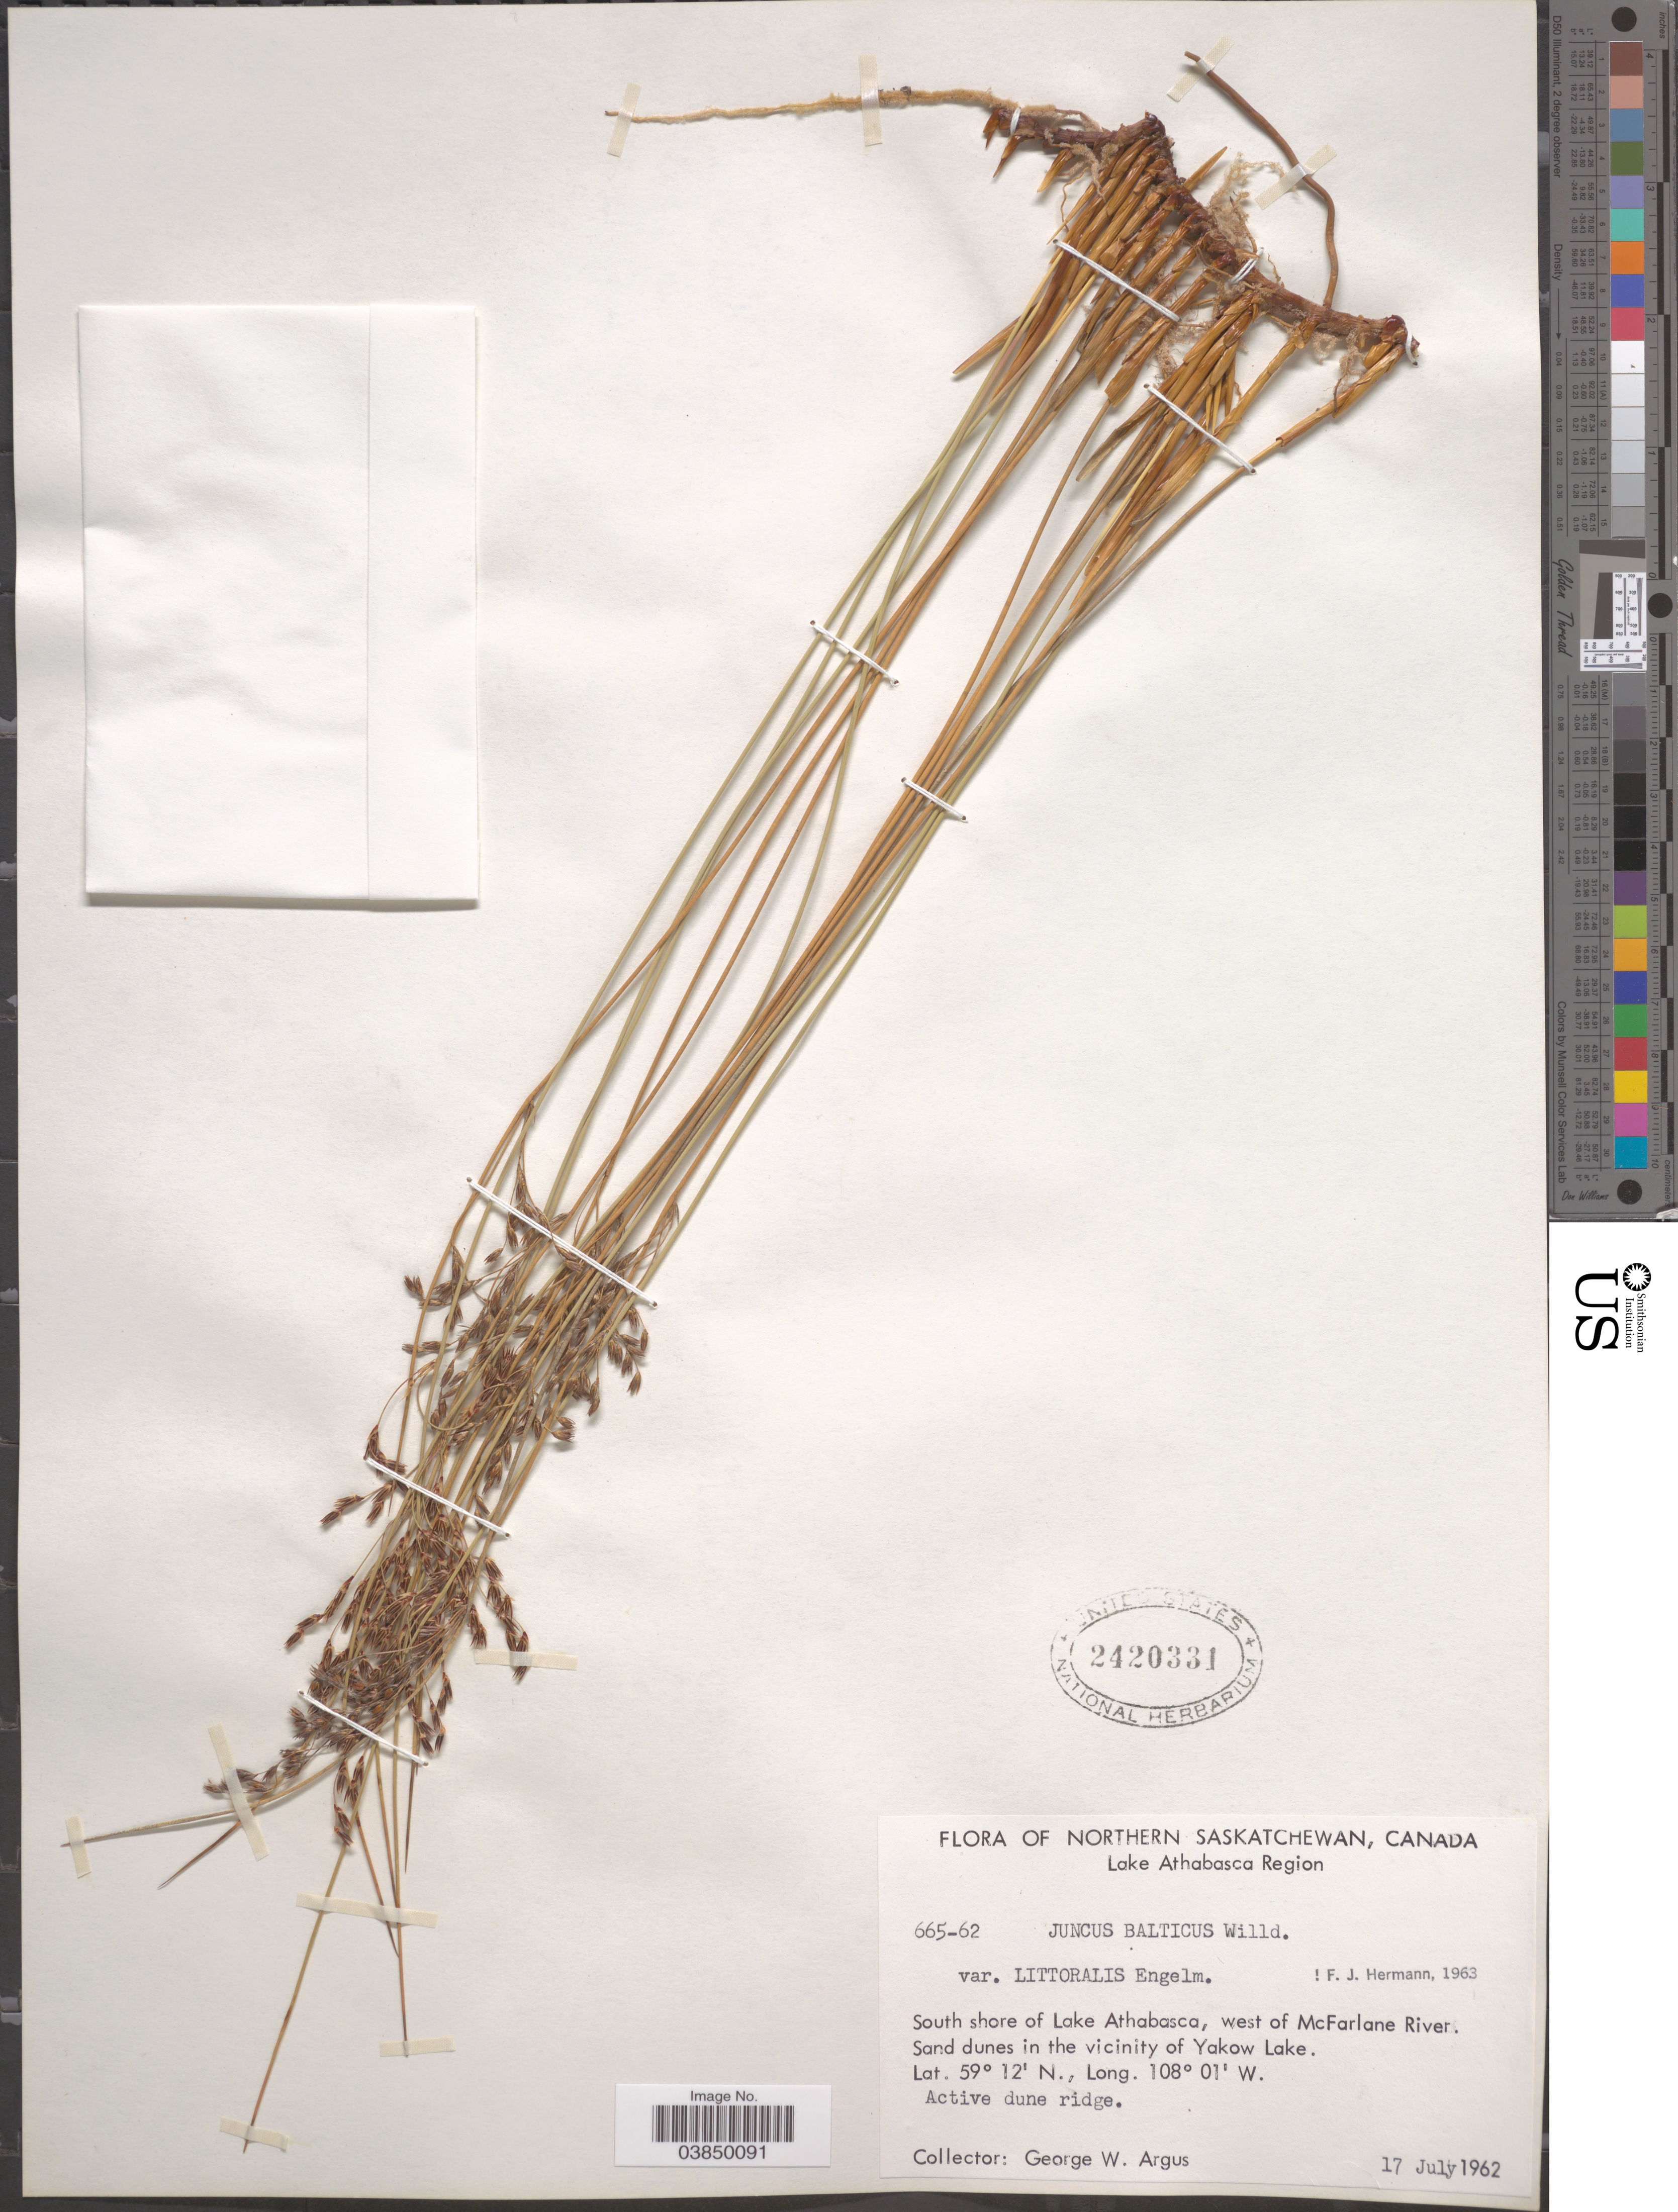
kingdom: Plantae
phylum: Tracheophyta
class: Liliopsida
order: Poales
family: Juncaceae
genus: Juncus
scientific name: Juncus balticus var. littoralis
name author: Engelm.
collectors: G. W. Argus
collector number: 665-62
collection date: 1962-07-17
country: Canada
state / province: Saskatchewan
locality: Northern Saskatchewan. Lake Athabasca Region. South shore of Lake Athabasca, west of McFarlane River. In the vicinity of Yakow Lake.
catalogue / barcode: US 2420331